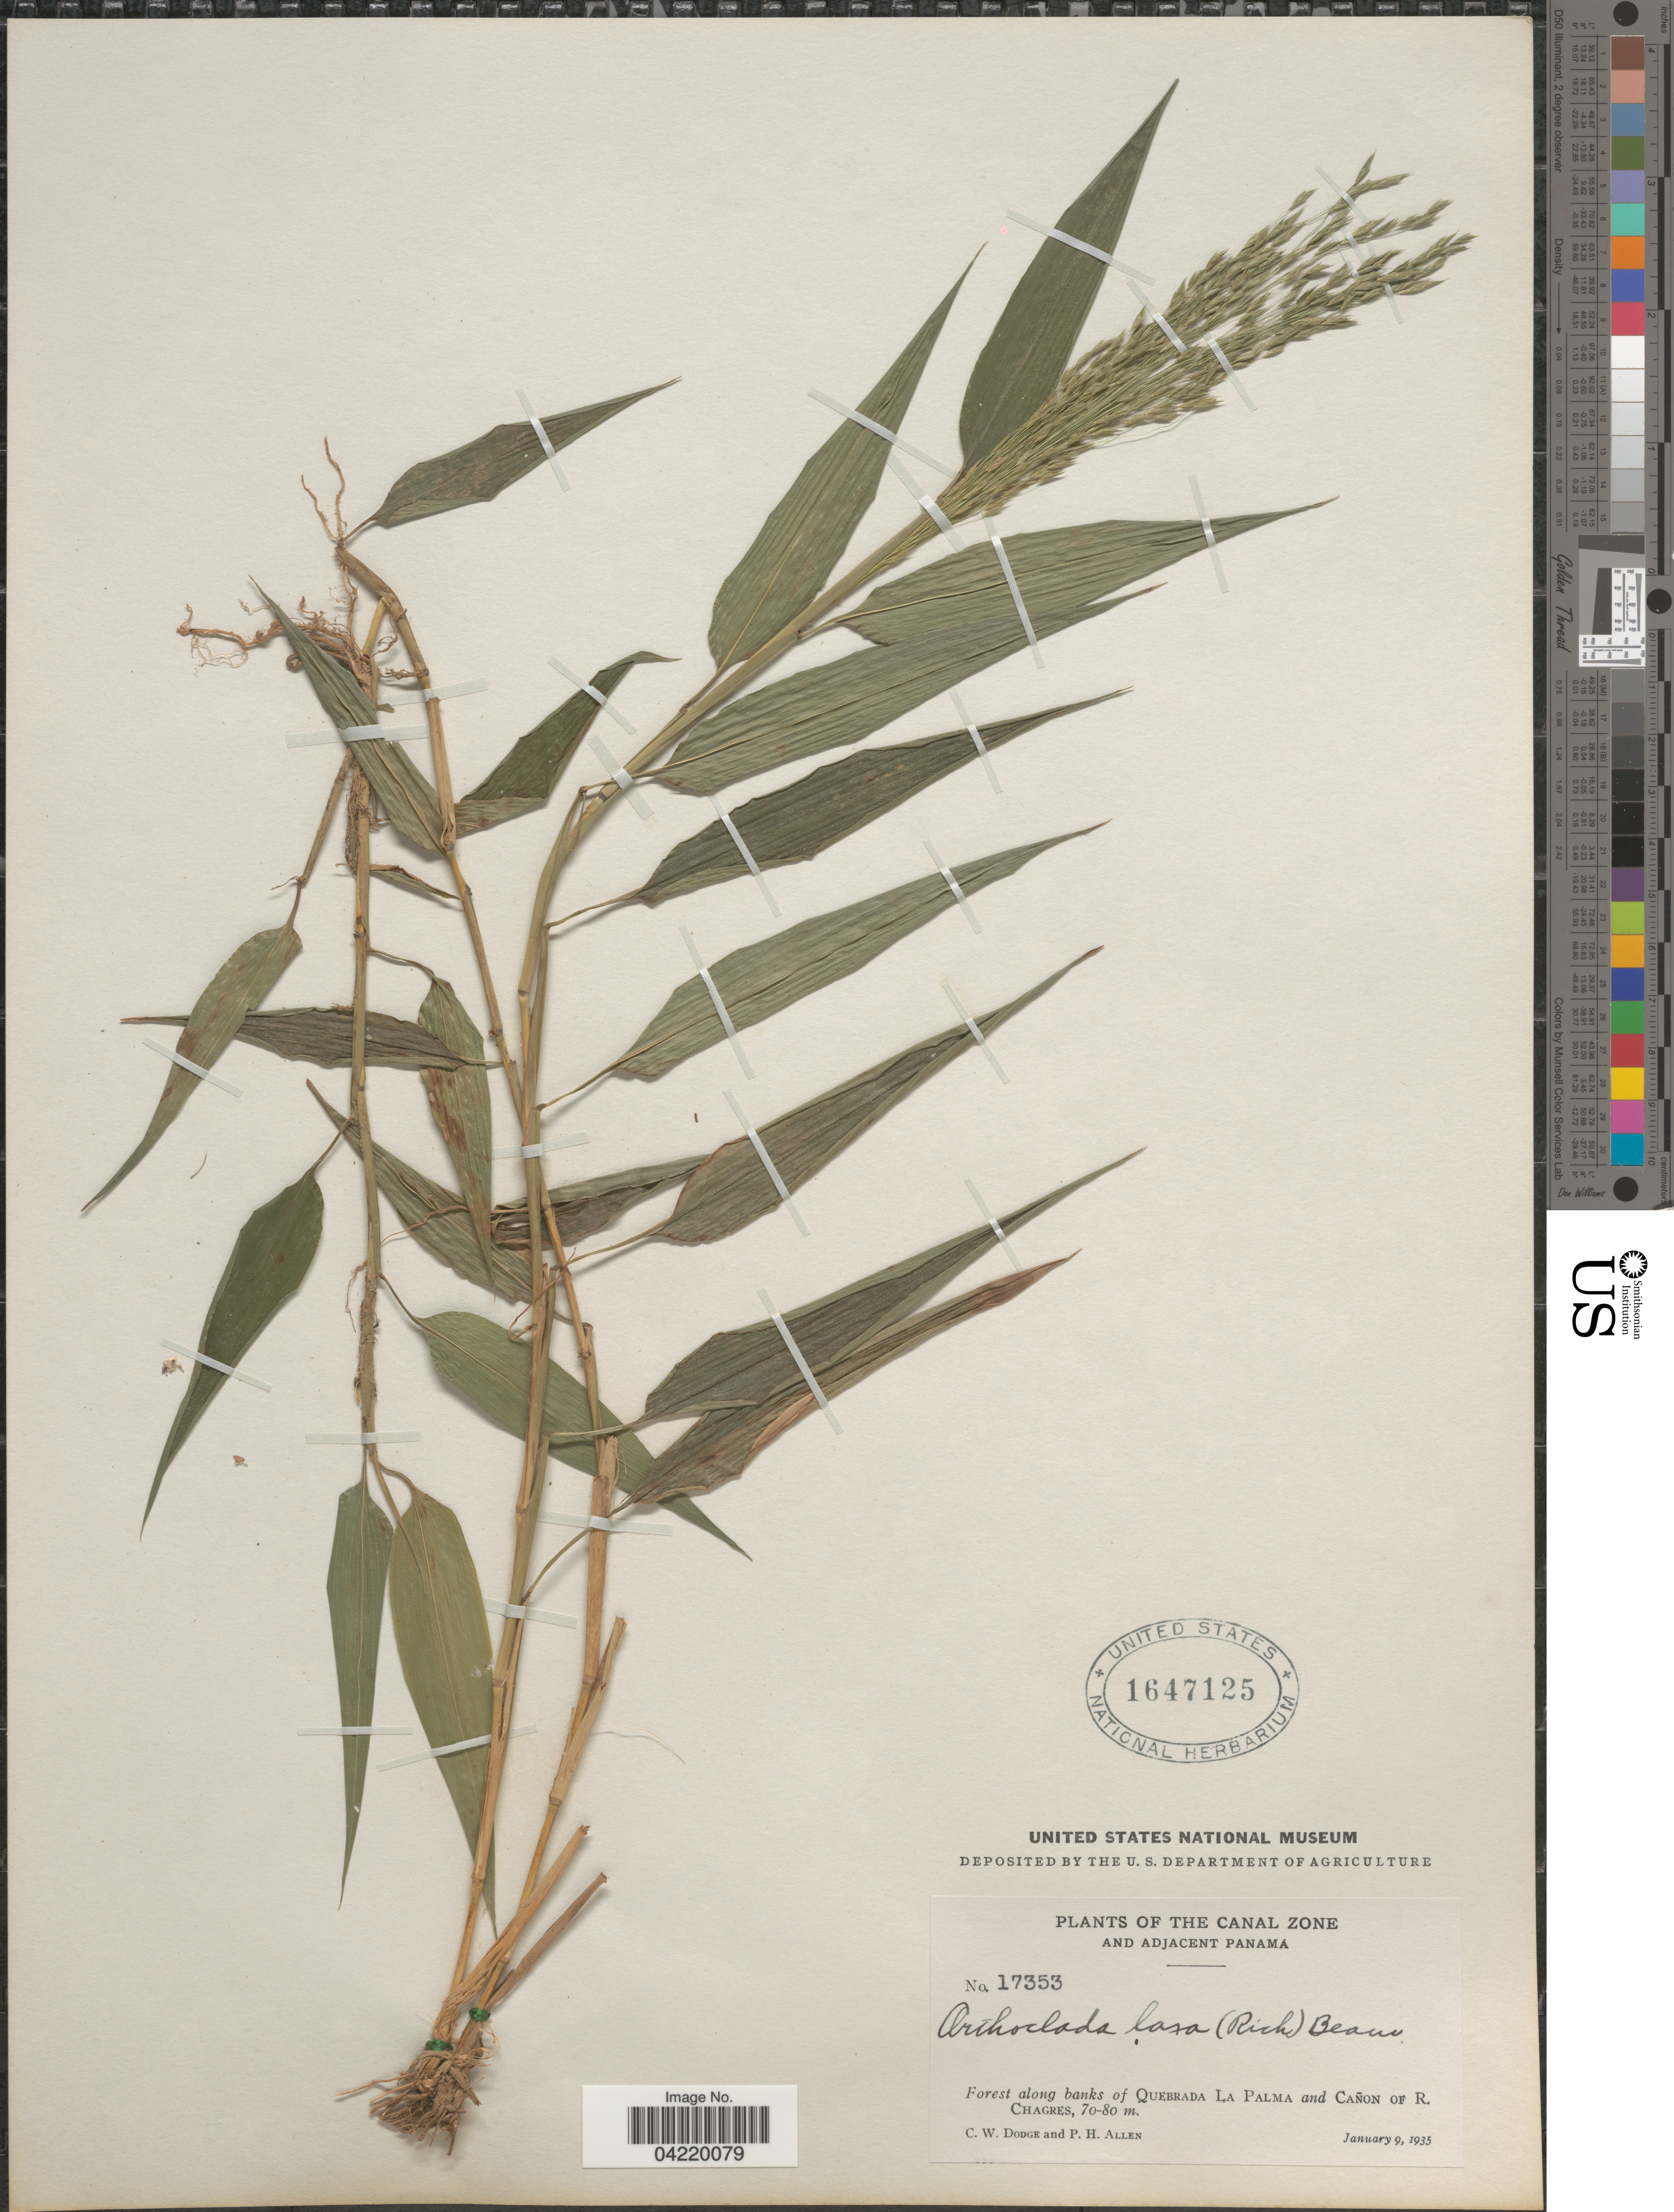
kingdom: Plantae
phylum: Tracheophyta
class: Liliopsida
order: Poales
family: Poaceae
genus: Orthoclada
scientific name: Orthoclada laxa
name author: P. Beauv.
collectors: C. Dodge & P. H. Allen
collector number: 17353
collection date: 1935-01-09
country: Panama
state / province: Colón / Panamá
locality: Canal Zone and adjacent Panama. Forest along banks of Quebrada La Palma and Cañon of R. Chagres.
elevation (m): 70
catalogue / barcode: US 1647125